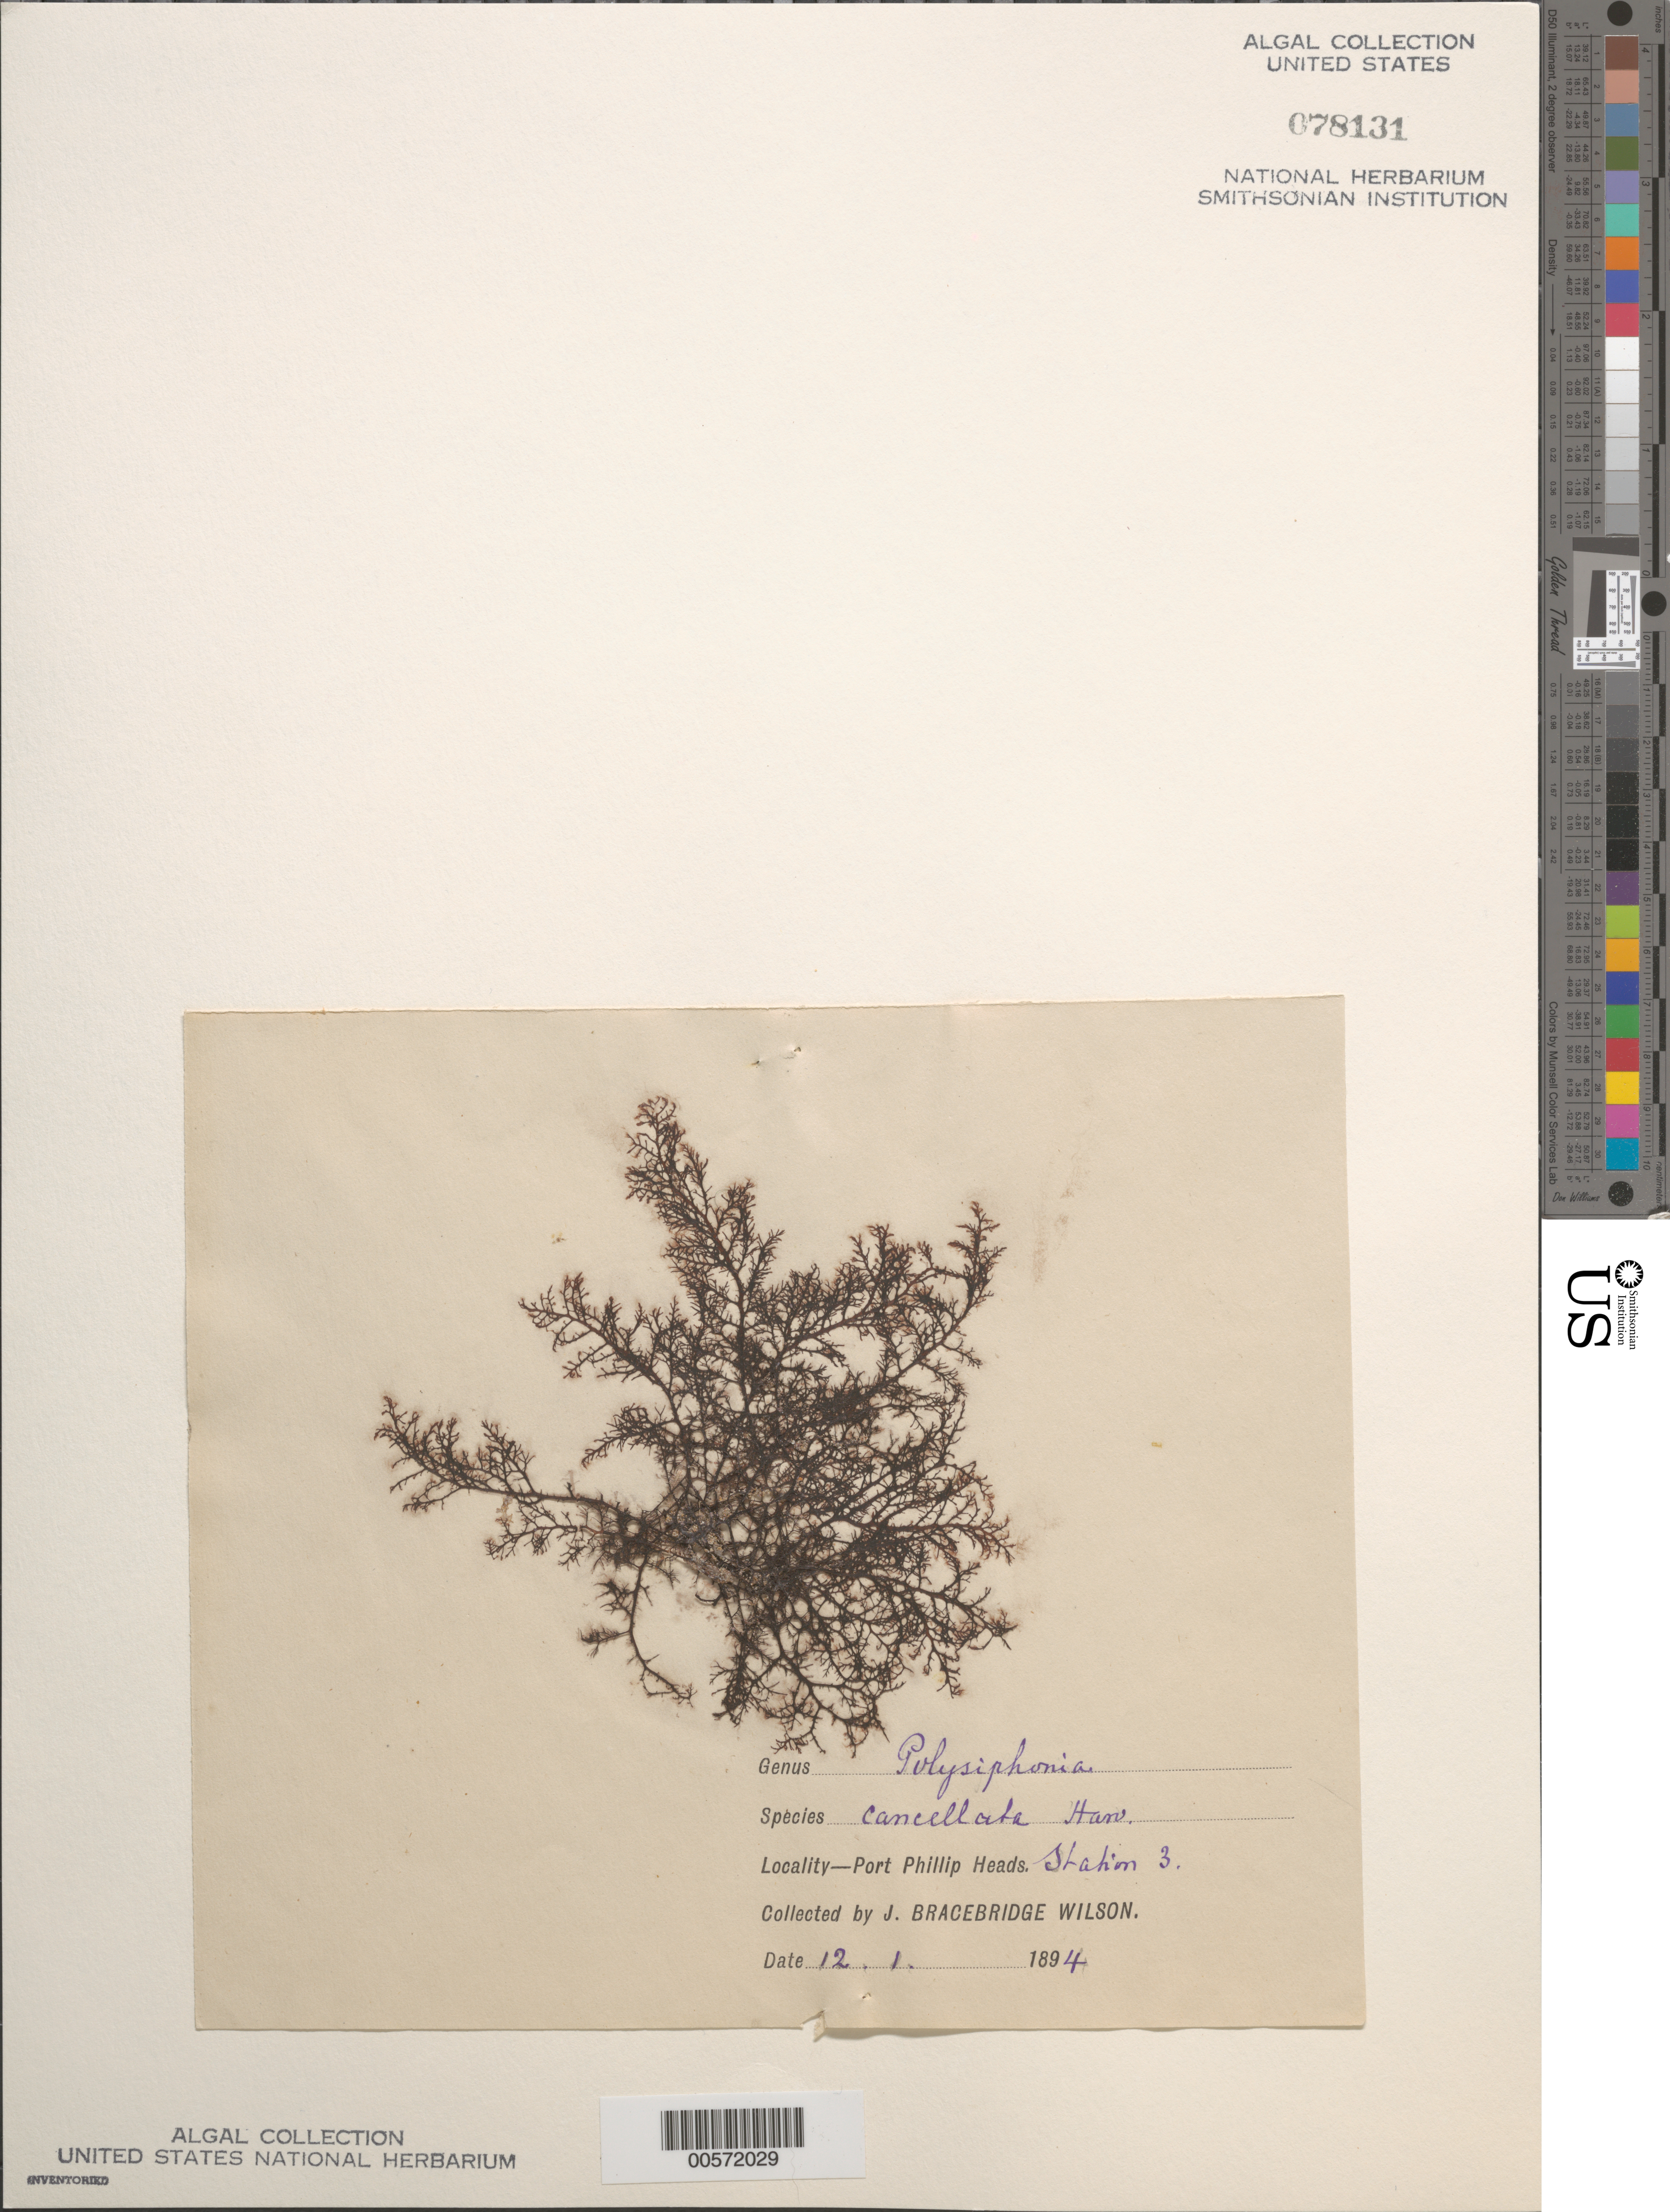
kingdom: Plantae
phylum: Rhodophyta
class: Florideophyceae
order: Ceramiales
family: Rhodomelaceae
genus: Polysiphonia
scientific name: Polysiphonia cancellata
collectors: J. B. Wilson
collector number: Station 3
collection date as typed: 12 Jan 1894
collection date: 1894-01-12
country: Australia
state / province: Victoria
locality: Port Phillip Heads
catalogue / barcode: US 78131